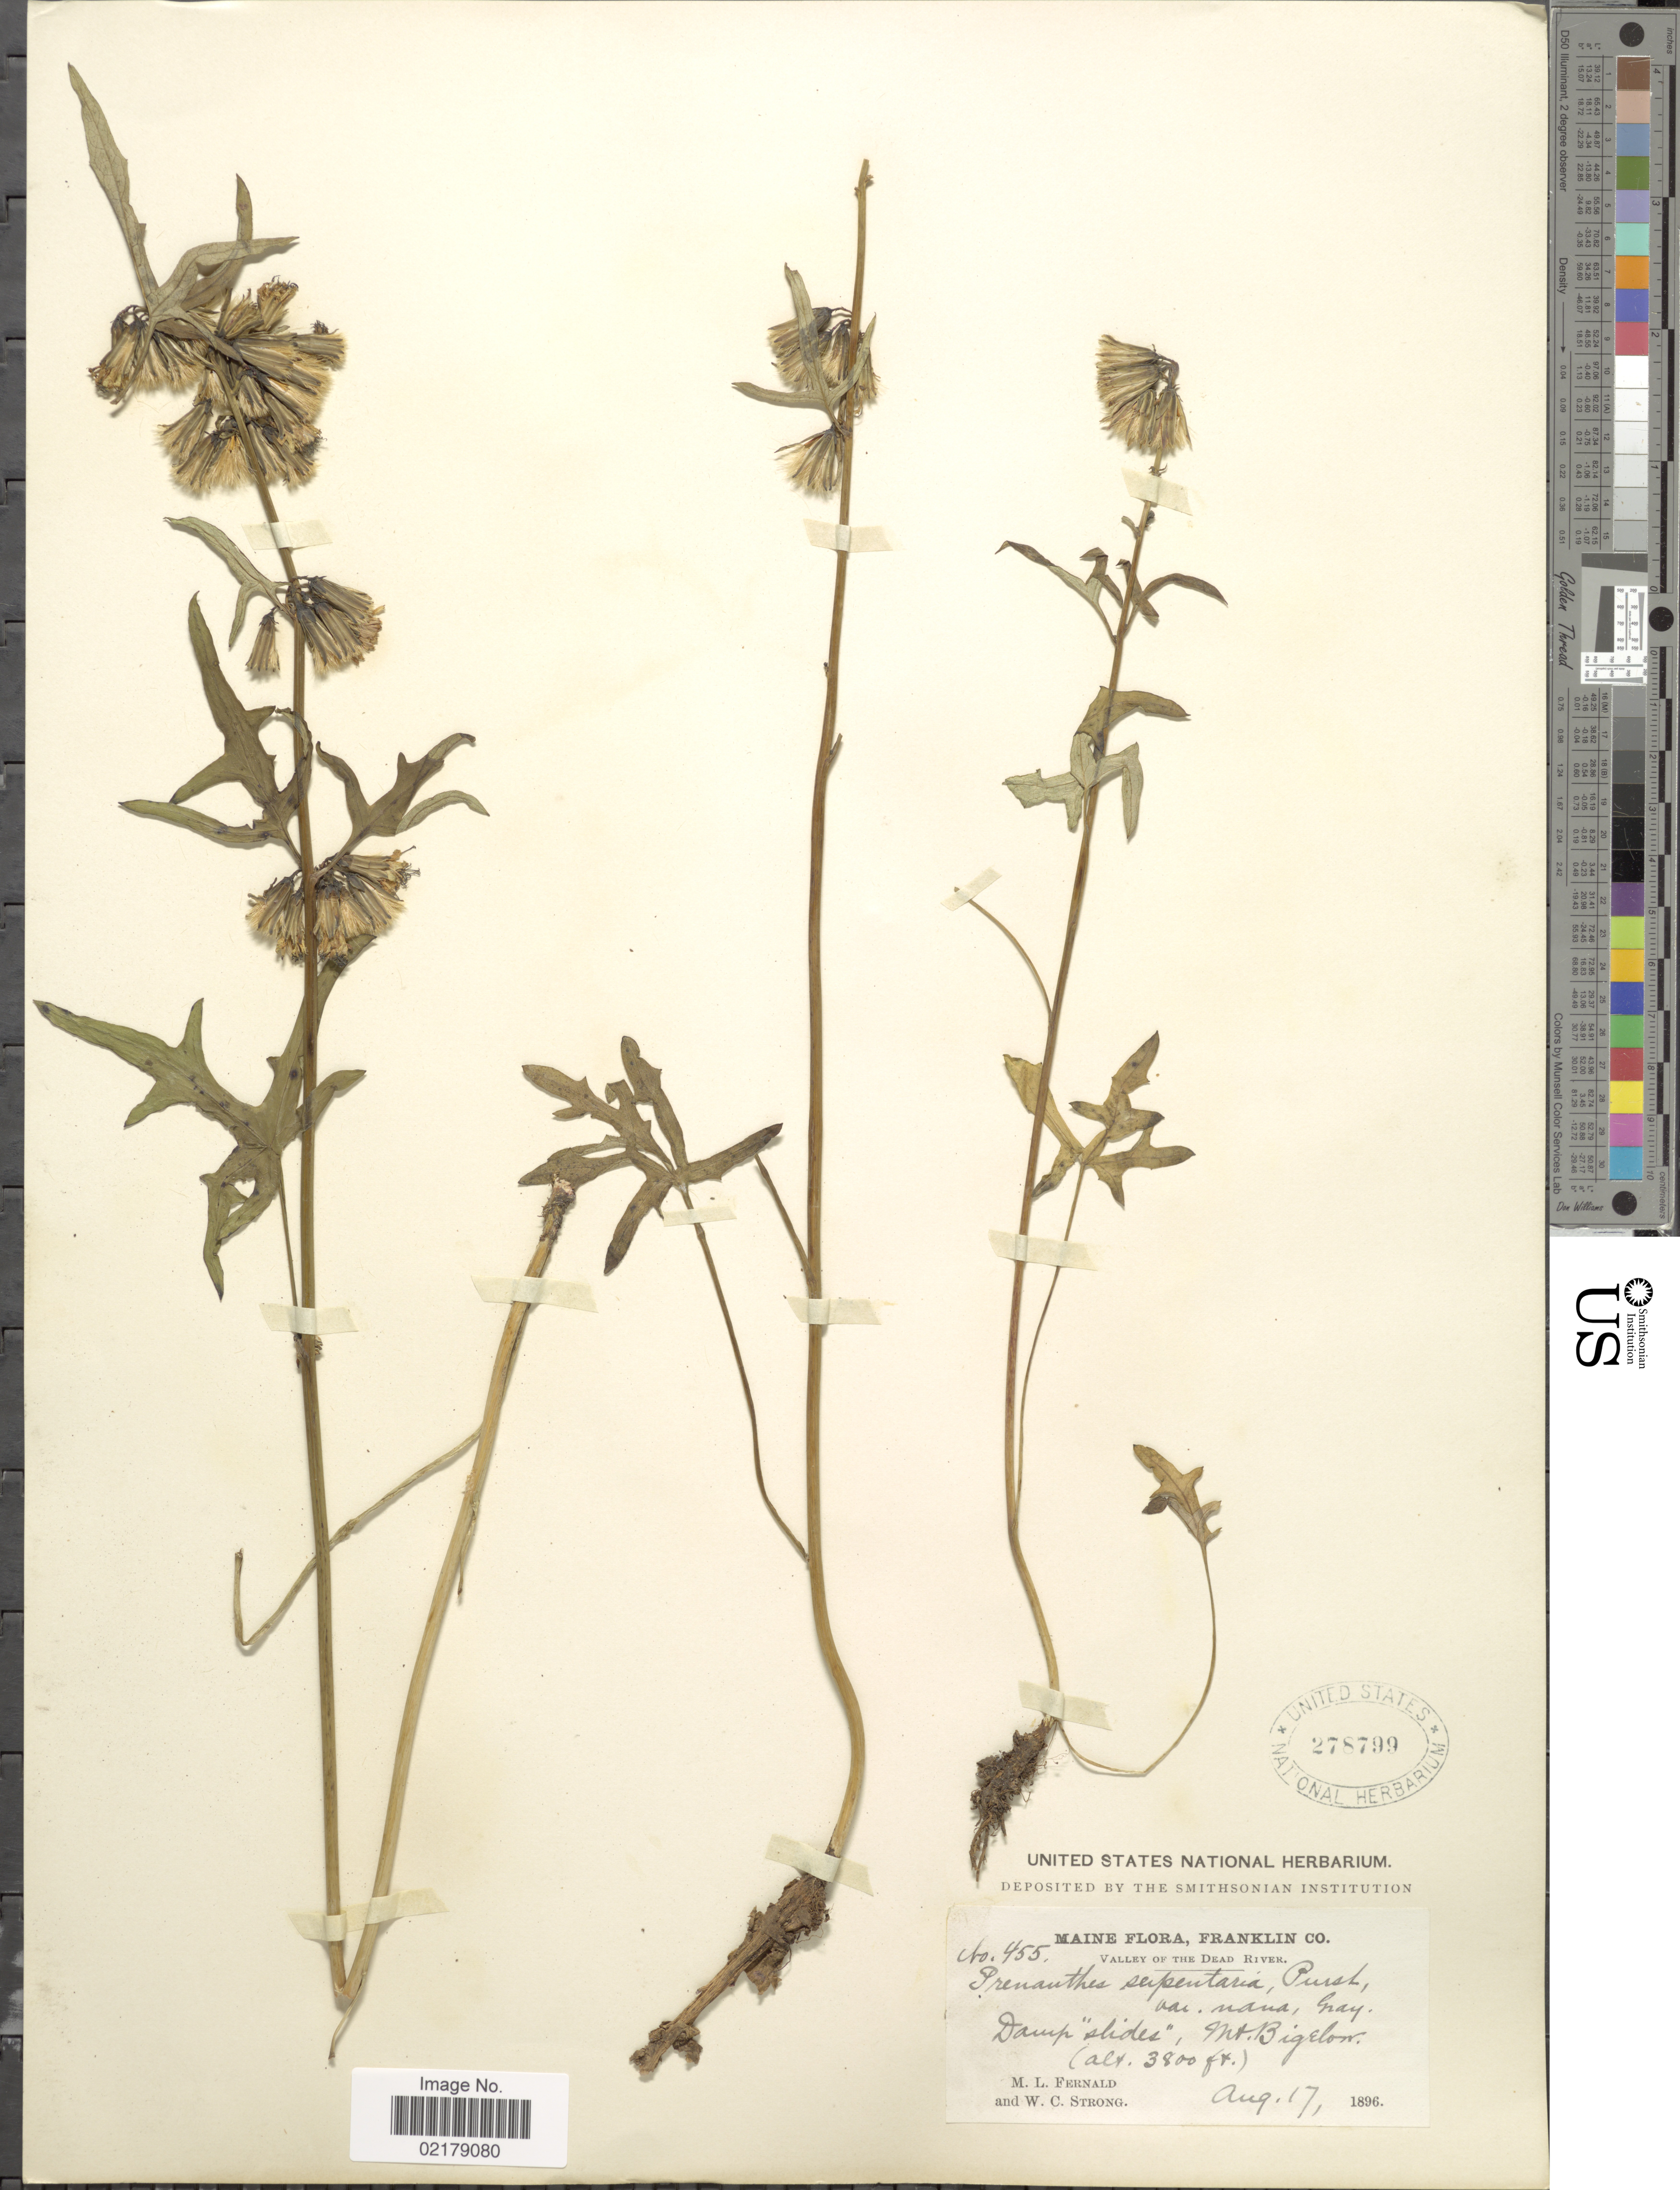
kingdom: Plantae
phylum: Tracheophyta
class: Magnoliopsida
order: Asterales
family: Asteraceae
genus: Nabalus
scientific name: Nabalus trifoliolatus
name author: Cass.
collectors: M. L. Fernald & W. C. Strong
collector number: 455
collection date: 1896-08-17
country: United States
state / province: Maine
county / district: Franklin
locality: Franklin Co, Damp 'slides', Mt Bigelow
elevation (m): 1158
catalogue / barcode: US 278799